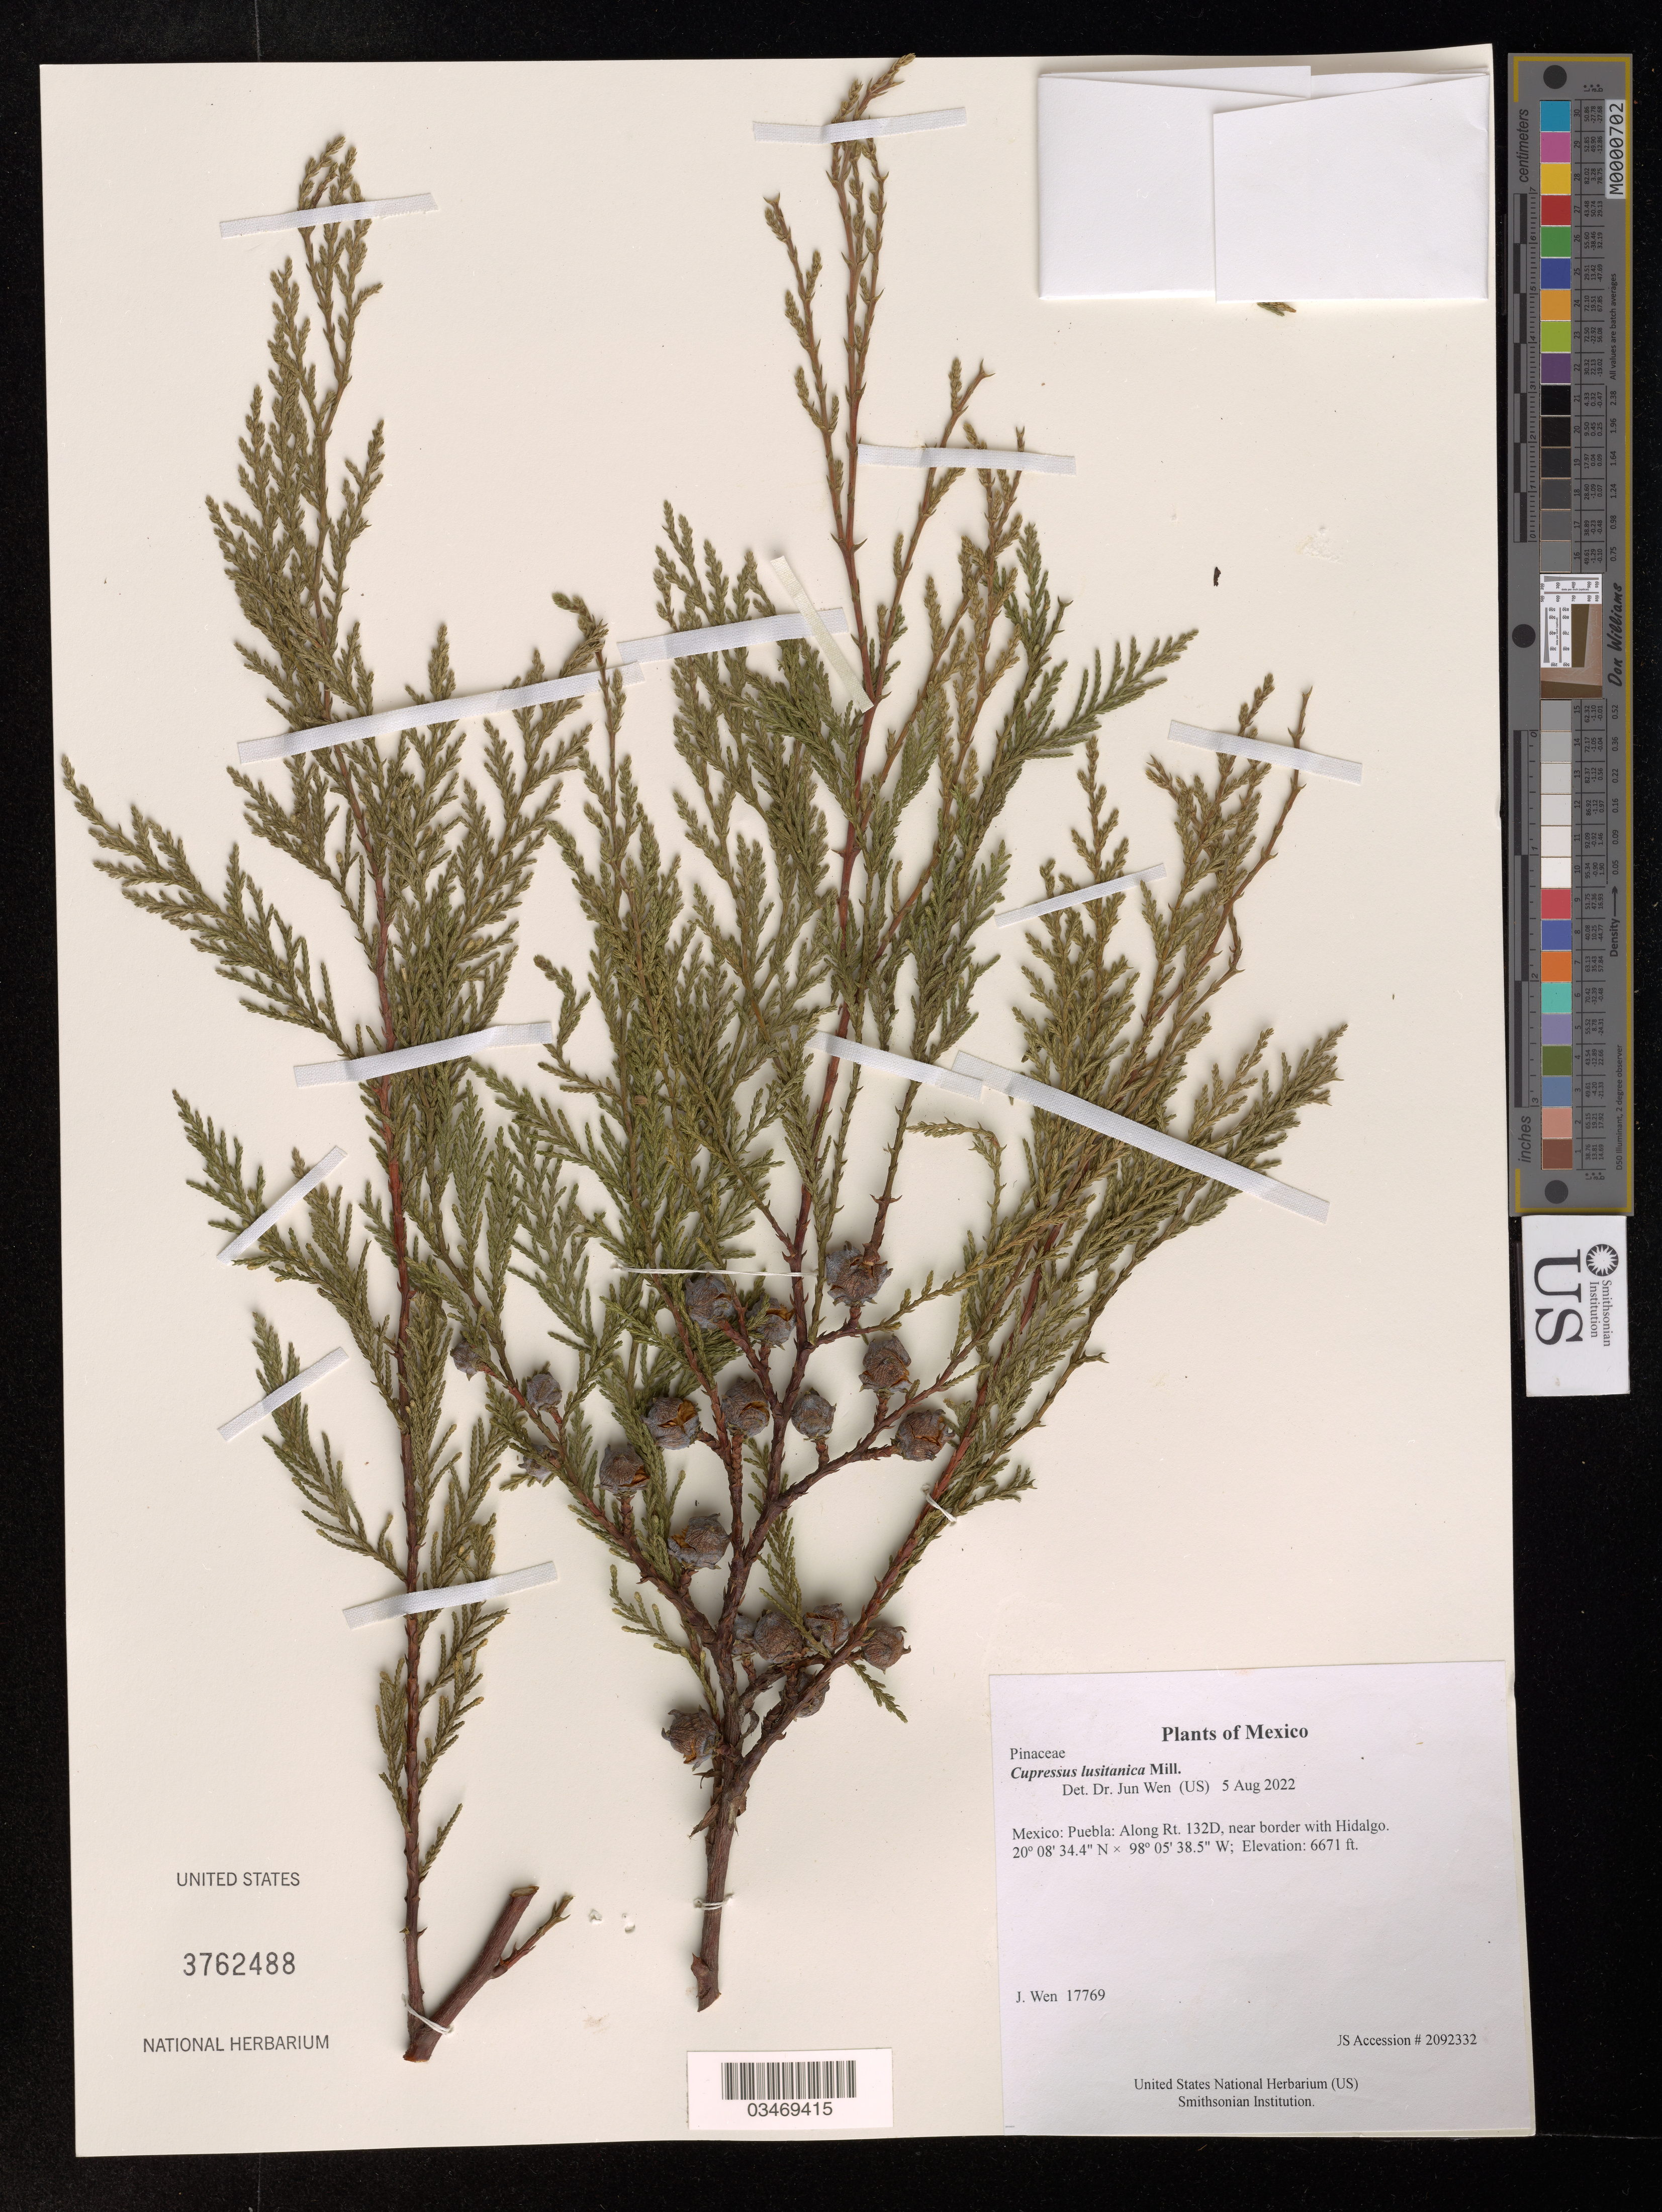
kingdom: Plantae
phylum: Tracheophyta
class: Pinopsida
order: Pinales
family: Cupressaceae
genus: Hesperocyparis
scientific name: Hesperocyparis lusitanica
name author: (Miller) Bartel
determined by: (US) Smithsonian Institution - National Museum of Natural History - Department of Botany (UNITED STATES)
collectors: J. Wen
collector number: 17769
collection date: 2022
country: Mexico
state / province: Puebla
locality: Along Rt. 132D, near border with Hidalgo.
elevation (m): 2033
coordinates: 20 08.573 N, 98 05.641 W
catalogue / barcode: US 3762488